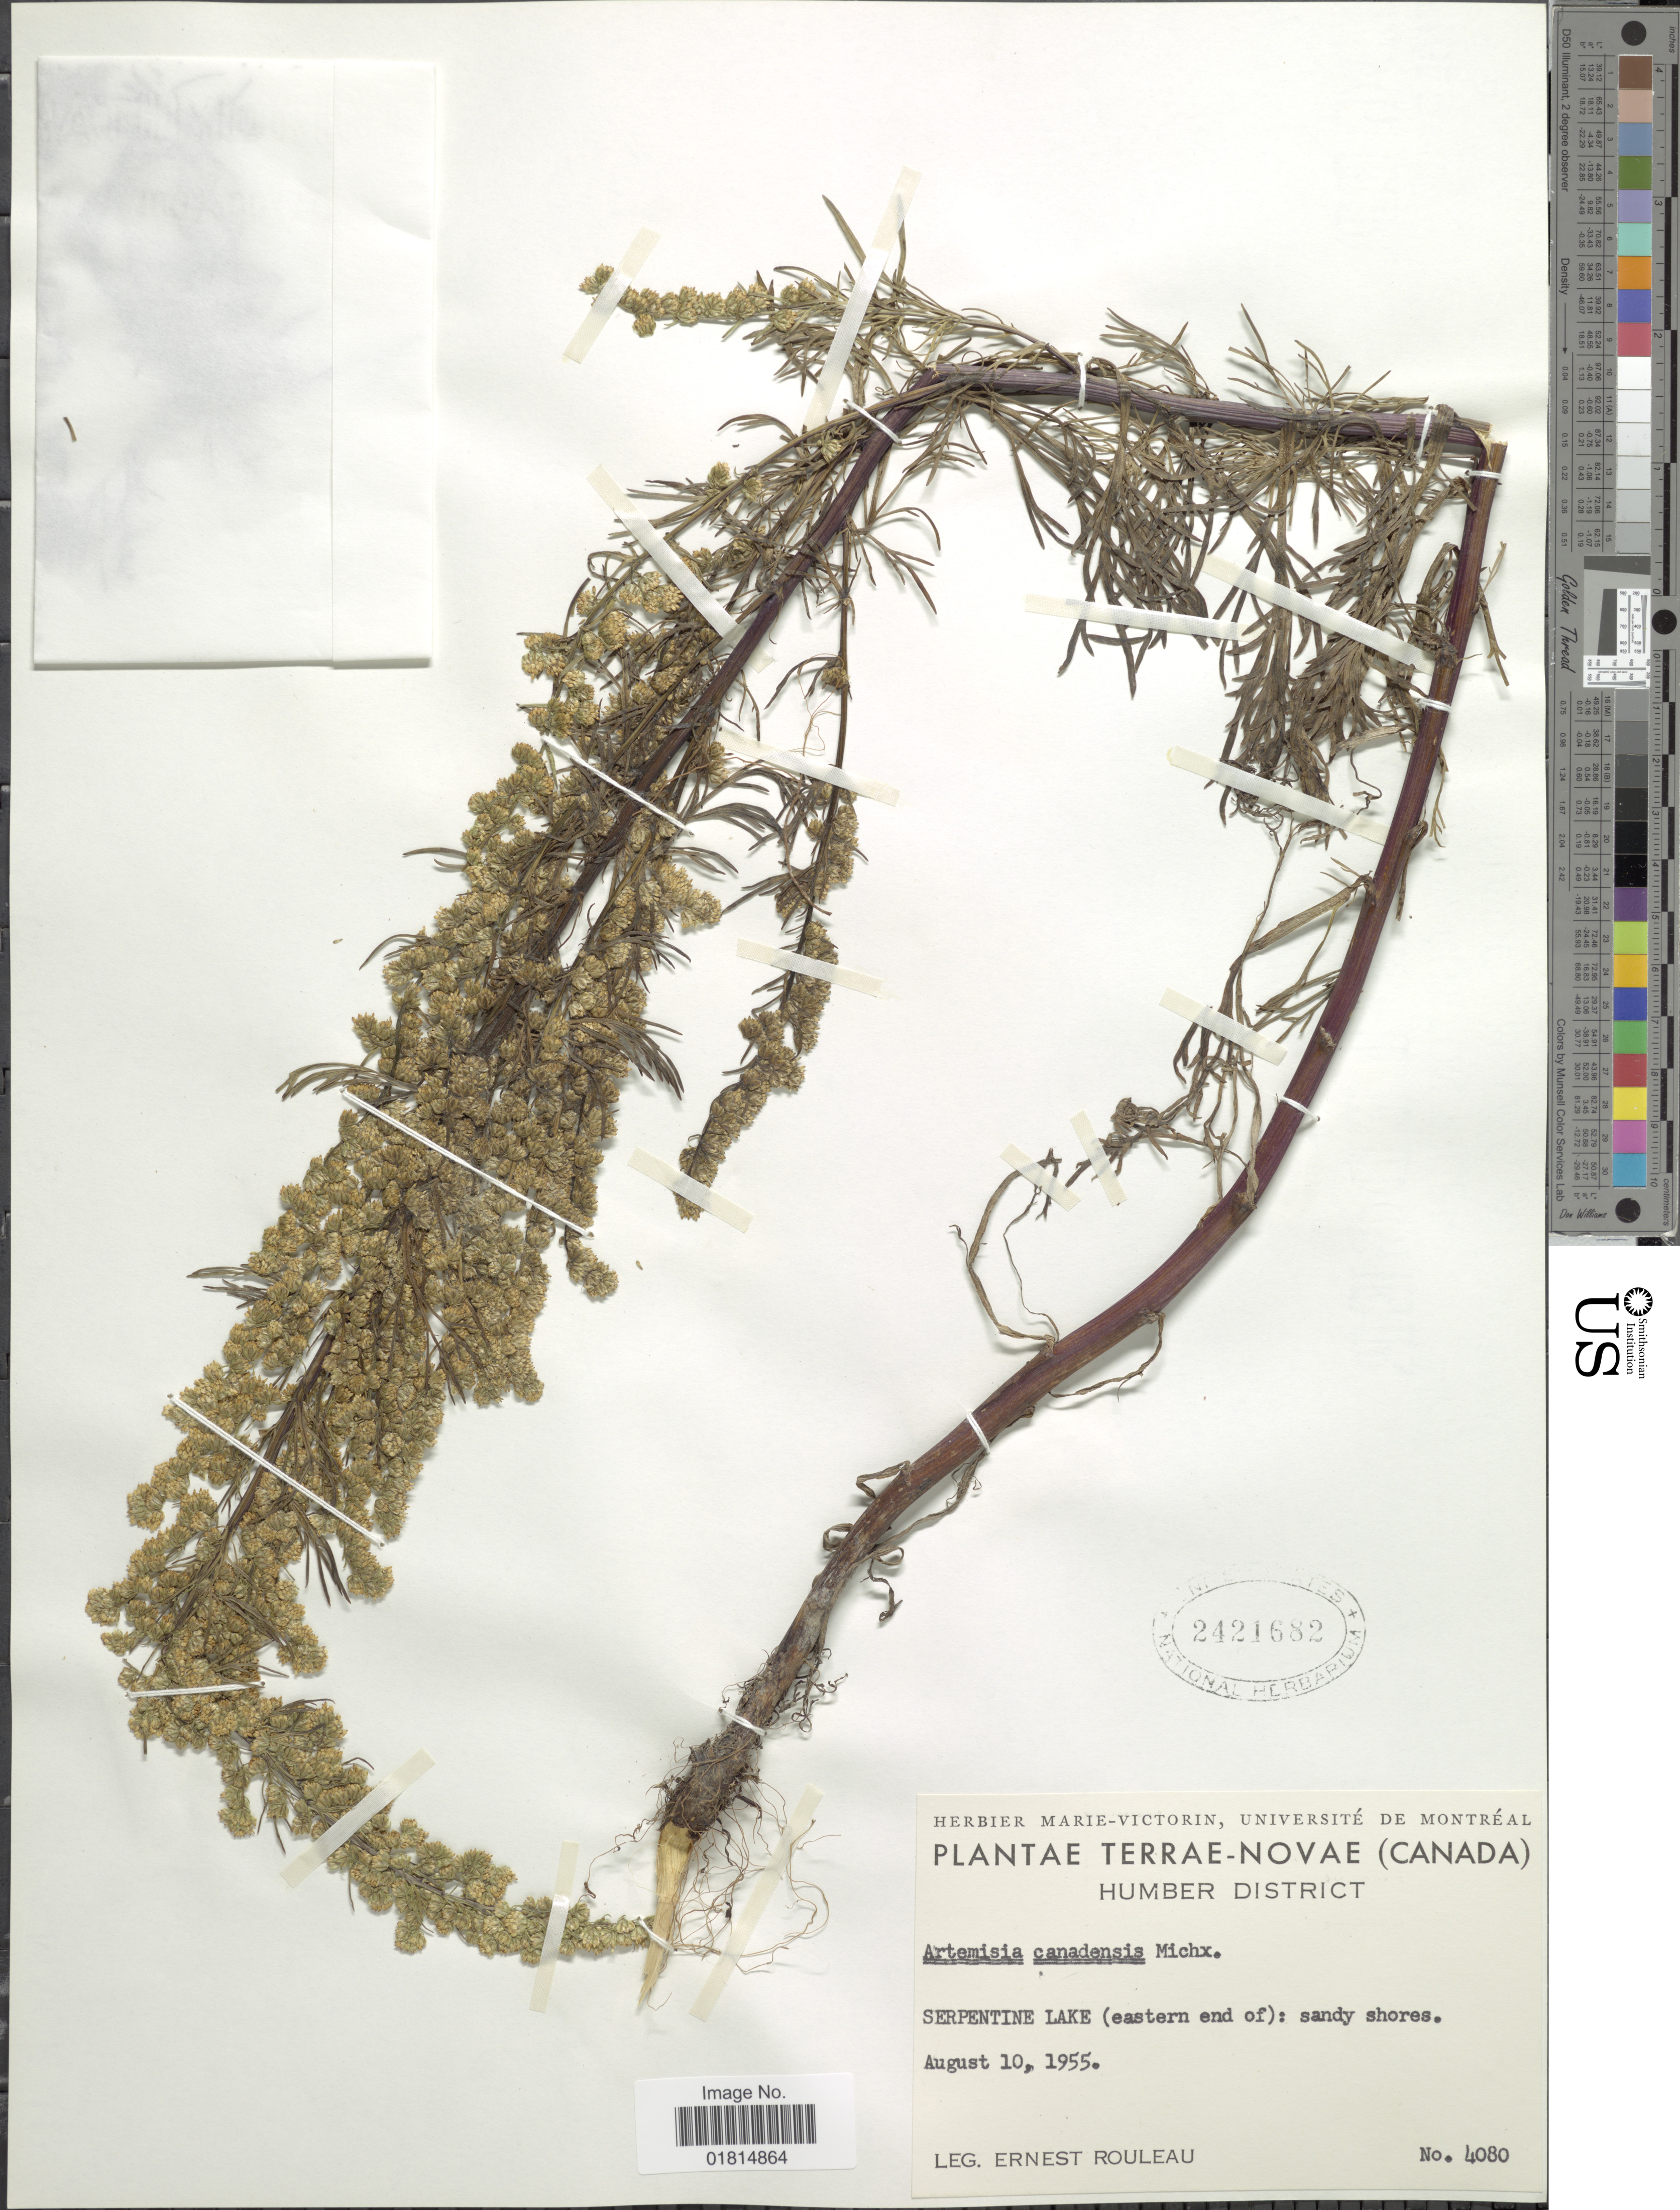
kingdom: Plantae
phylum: Tracheophyta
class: Magnoliopsida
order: Asterales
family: Asteraceae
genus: Artemisia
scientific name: Artemisia canadensis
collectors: J. Rouleau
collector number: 4080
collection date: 1955-08-10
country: Canada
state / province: Newfoundland and Labrador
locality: Terrae-Novae (Canada). Humber District. Serpentine Lake (eastern end of)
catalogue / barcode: US 2421682